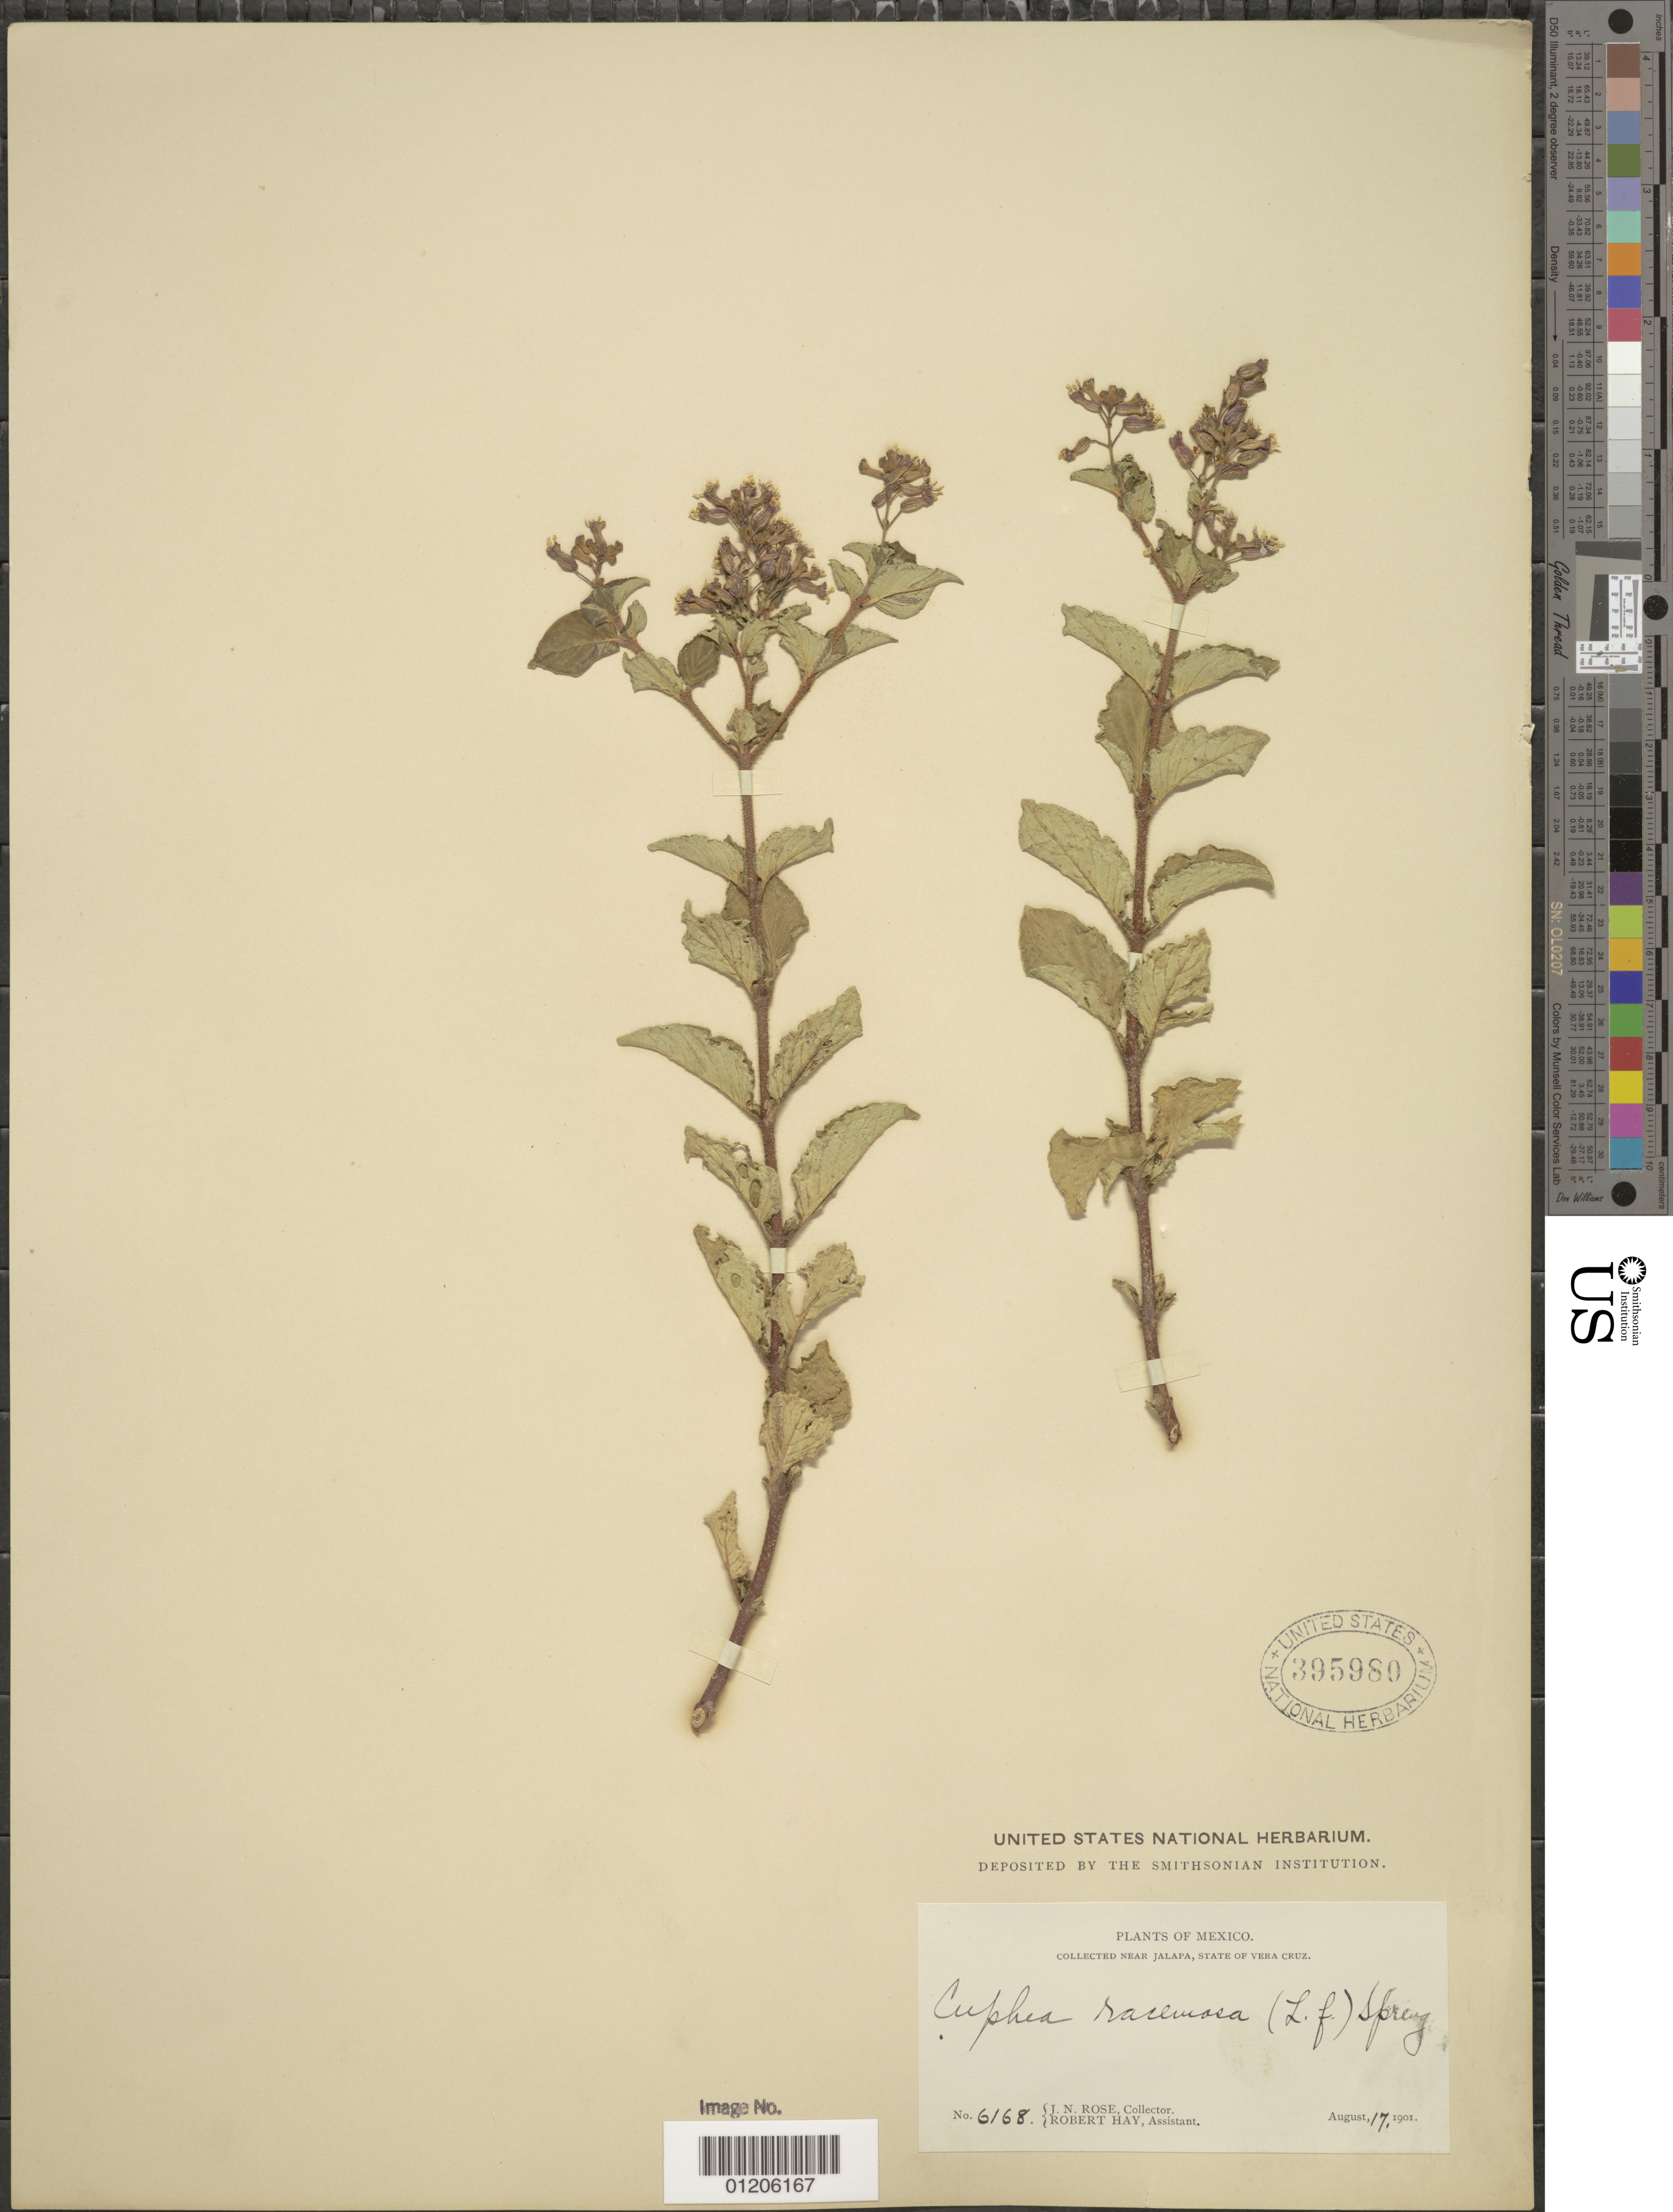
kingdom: Plantae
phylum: Tracheophyta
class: Magnoliopsida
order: Myrtales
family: Lythraceae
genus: Cuphea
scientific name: Cuphea racemosa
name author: (L. f.) Spreng.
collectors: J. N. Rose & R. H. Hay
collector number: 6168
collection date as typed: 17 Aug 1901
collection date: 1901-08-17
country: Mexico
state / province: Veracruz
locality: Near Jalapa.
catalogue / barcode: US 395980